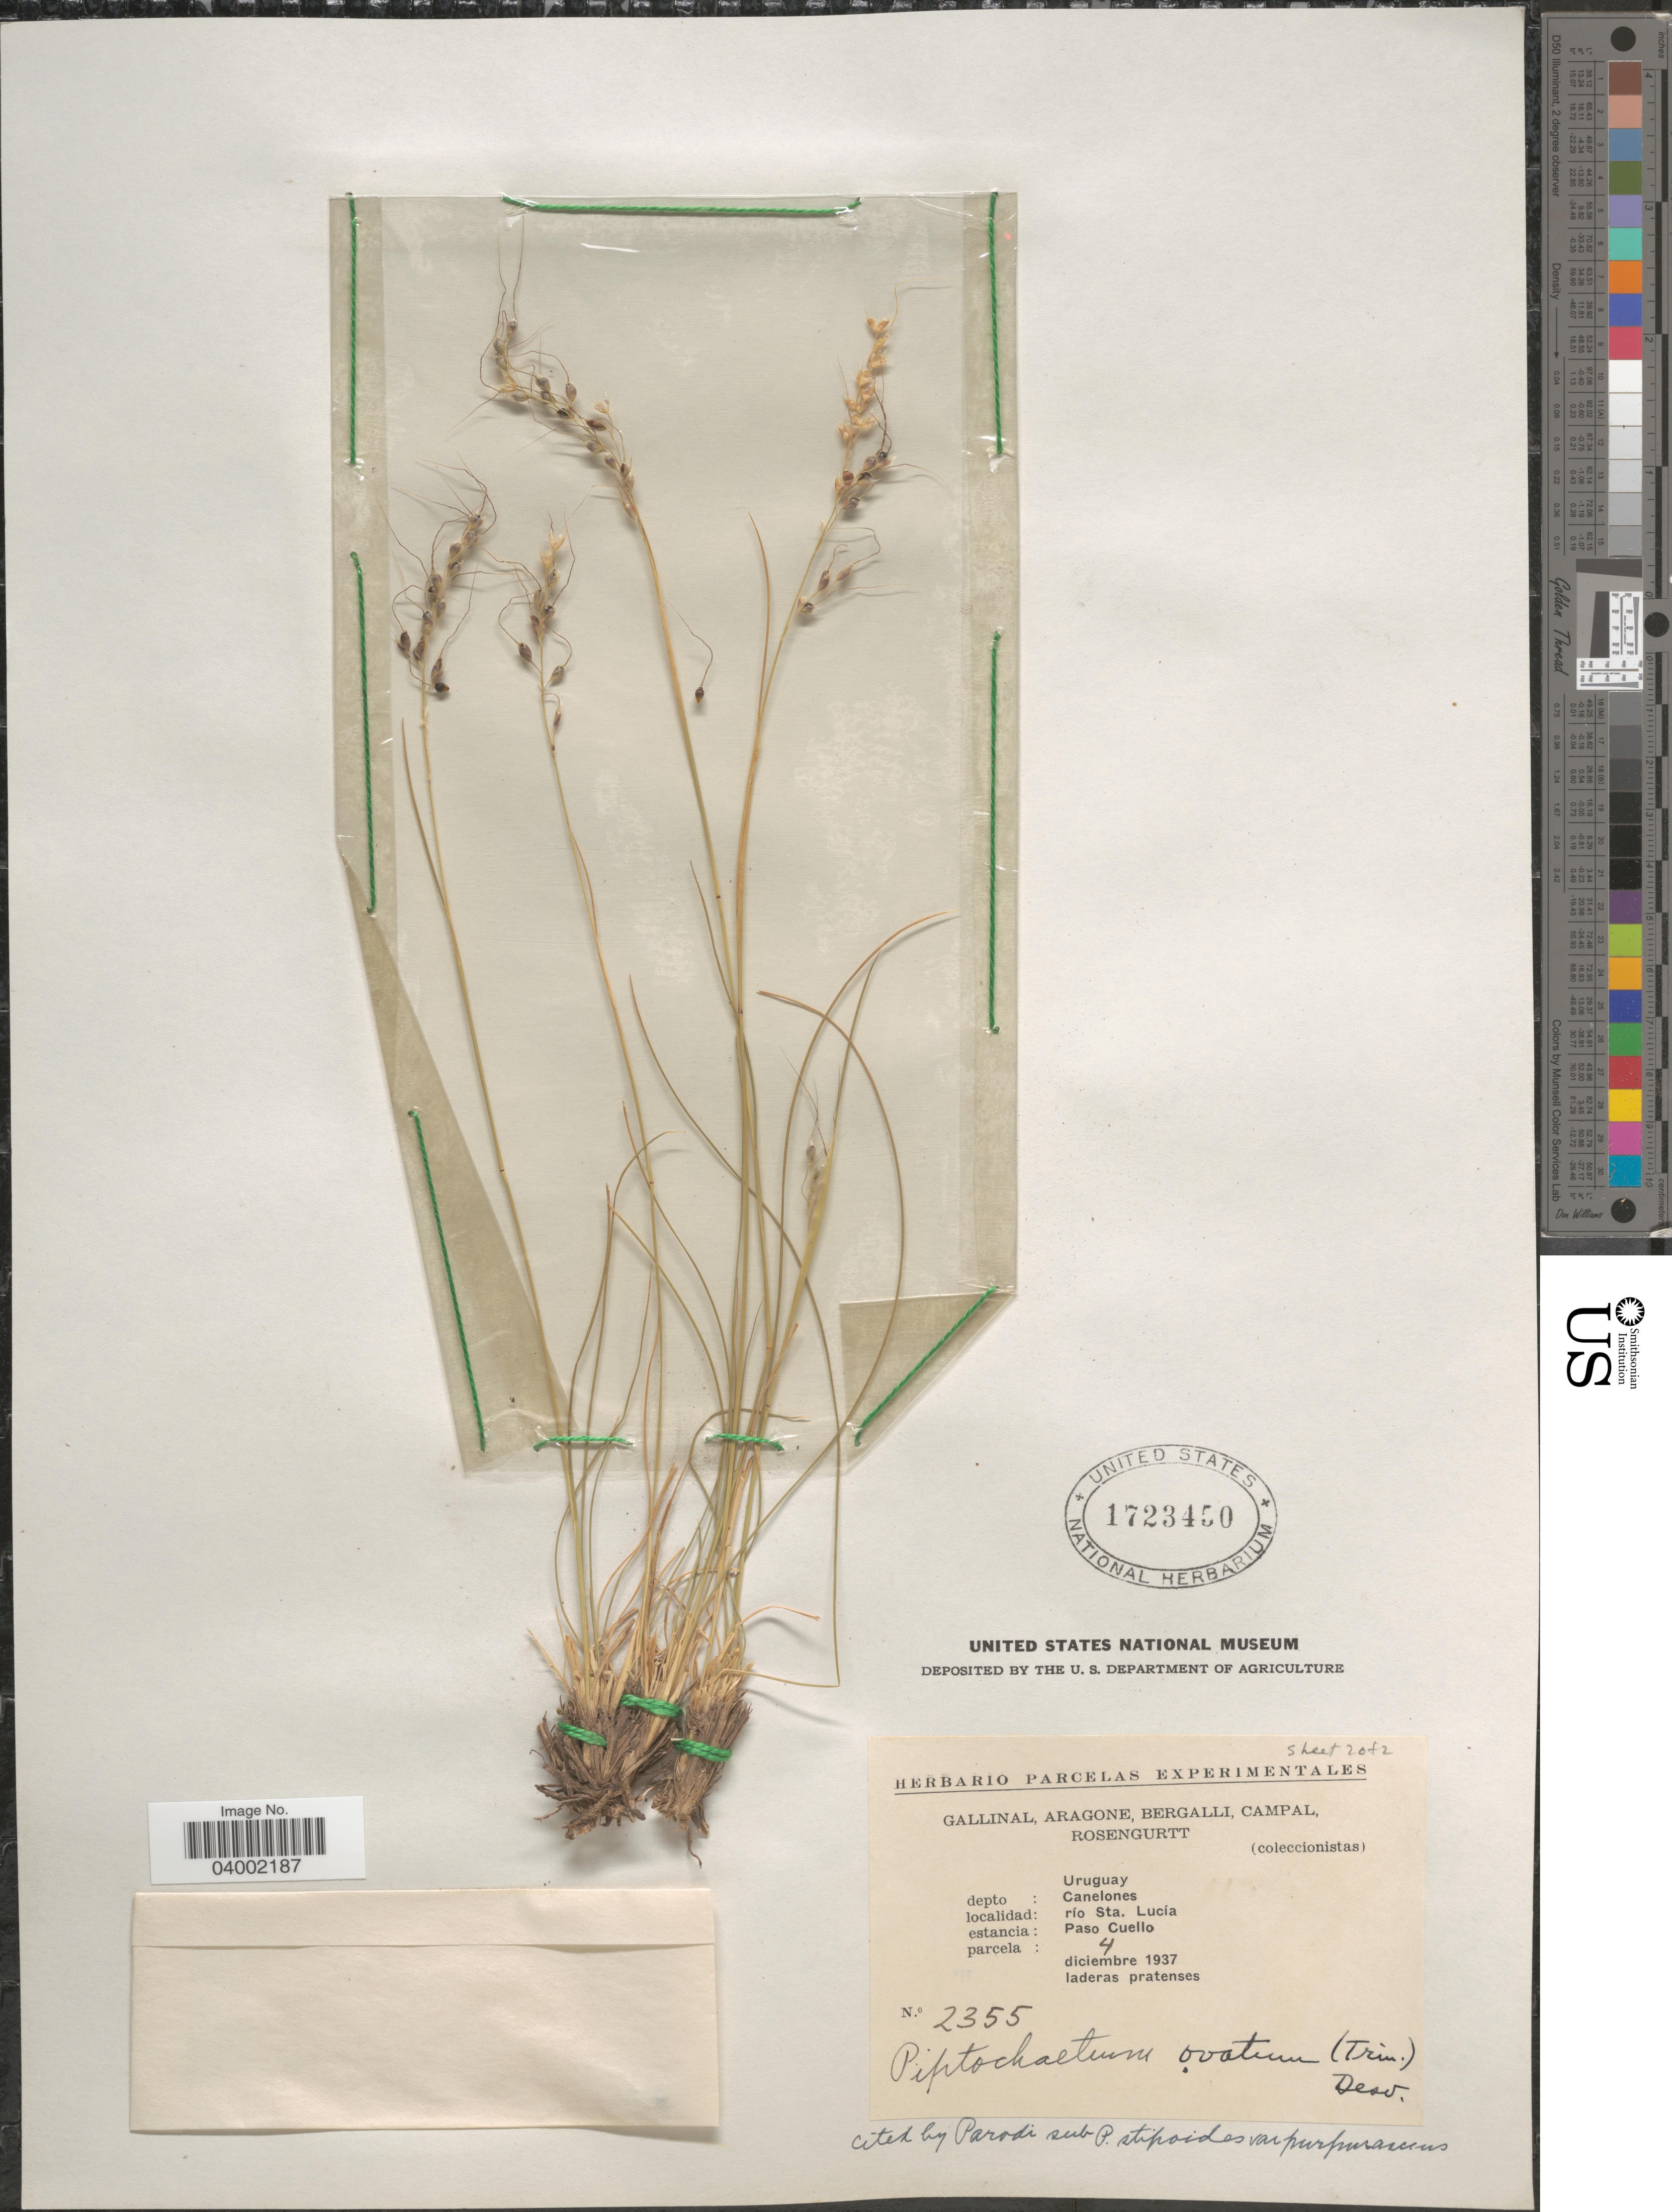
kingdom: Plantae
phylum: Tracheophyta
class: Liliopsida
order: Poales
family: Poaceae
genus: Piptochaetium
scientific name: Piptochaetium stipoides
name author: (Trin. & Rupr.) Hack. & Arechav.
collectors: -. Gallinal, -- Aragone, -- Bergalli, -- Campal & Rosengurtt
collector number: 2355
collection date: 1937-12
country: Uruguay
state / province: Canelones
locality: Depto: Canelones. Río Sta. Lucía. Estancia: Paso Cuello. Parcela: 4.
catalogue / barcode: US 1723450